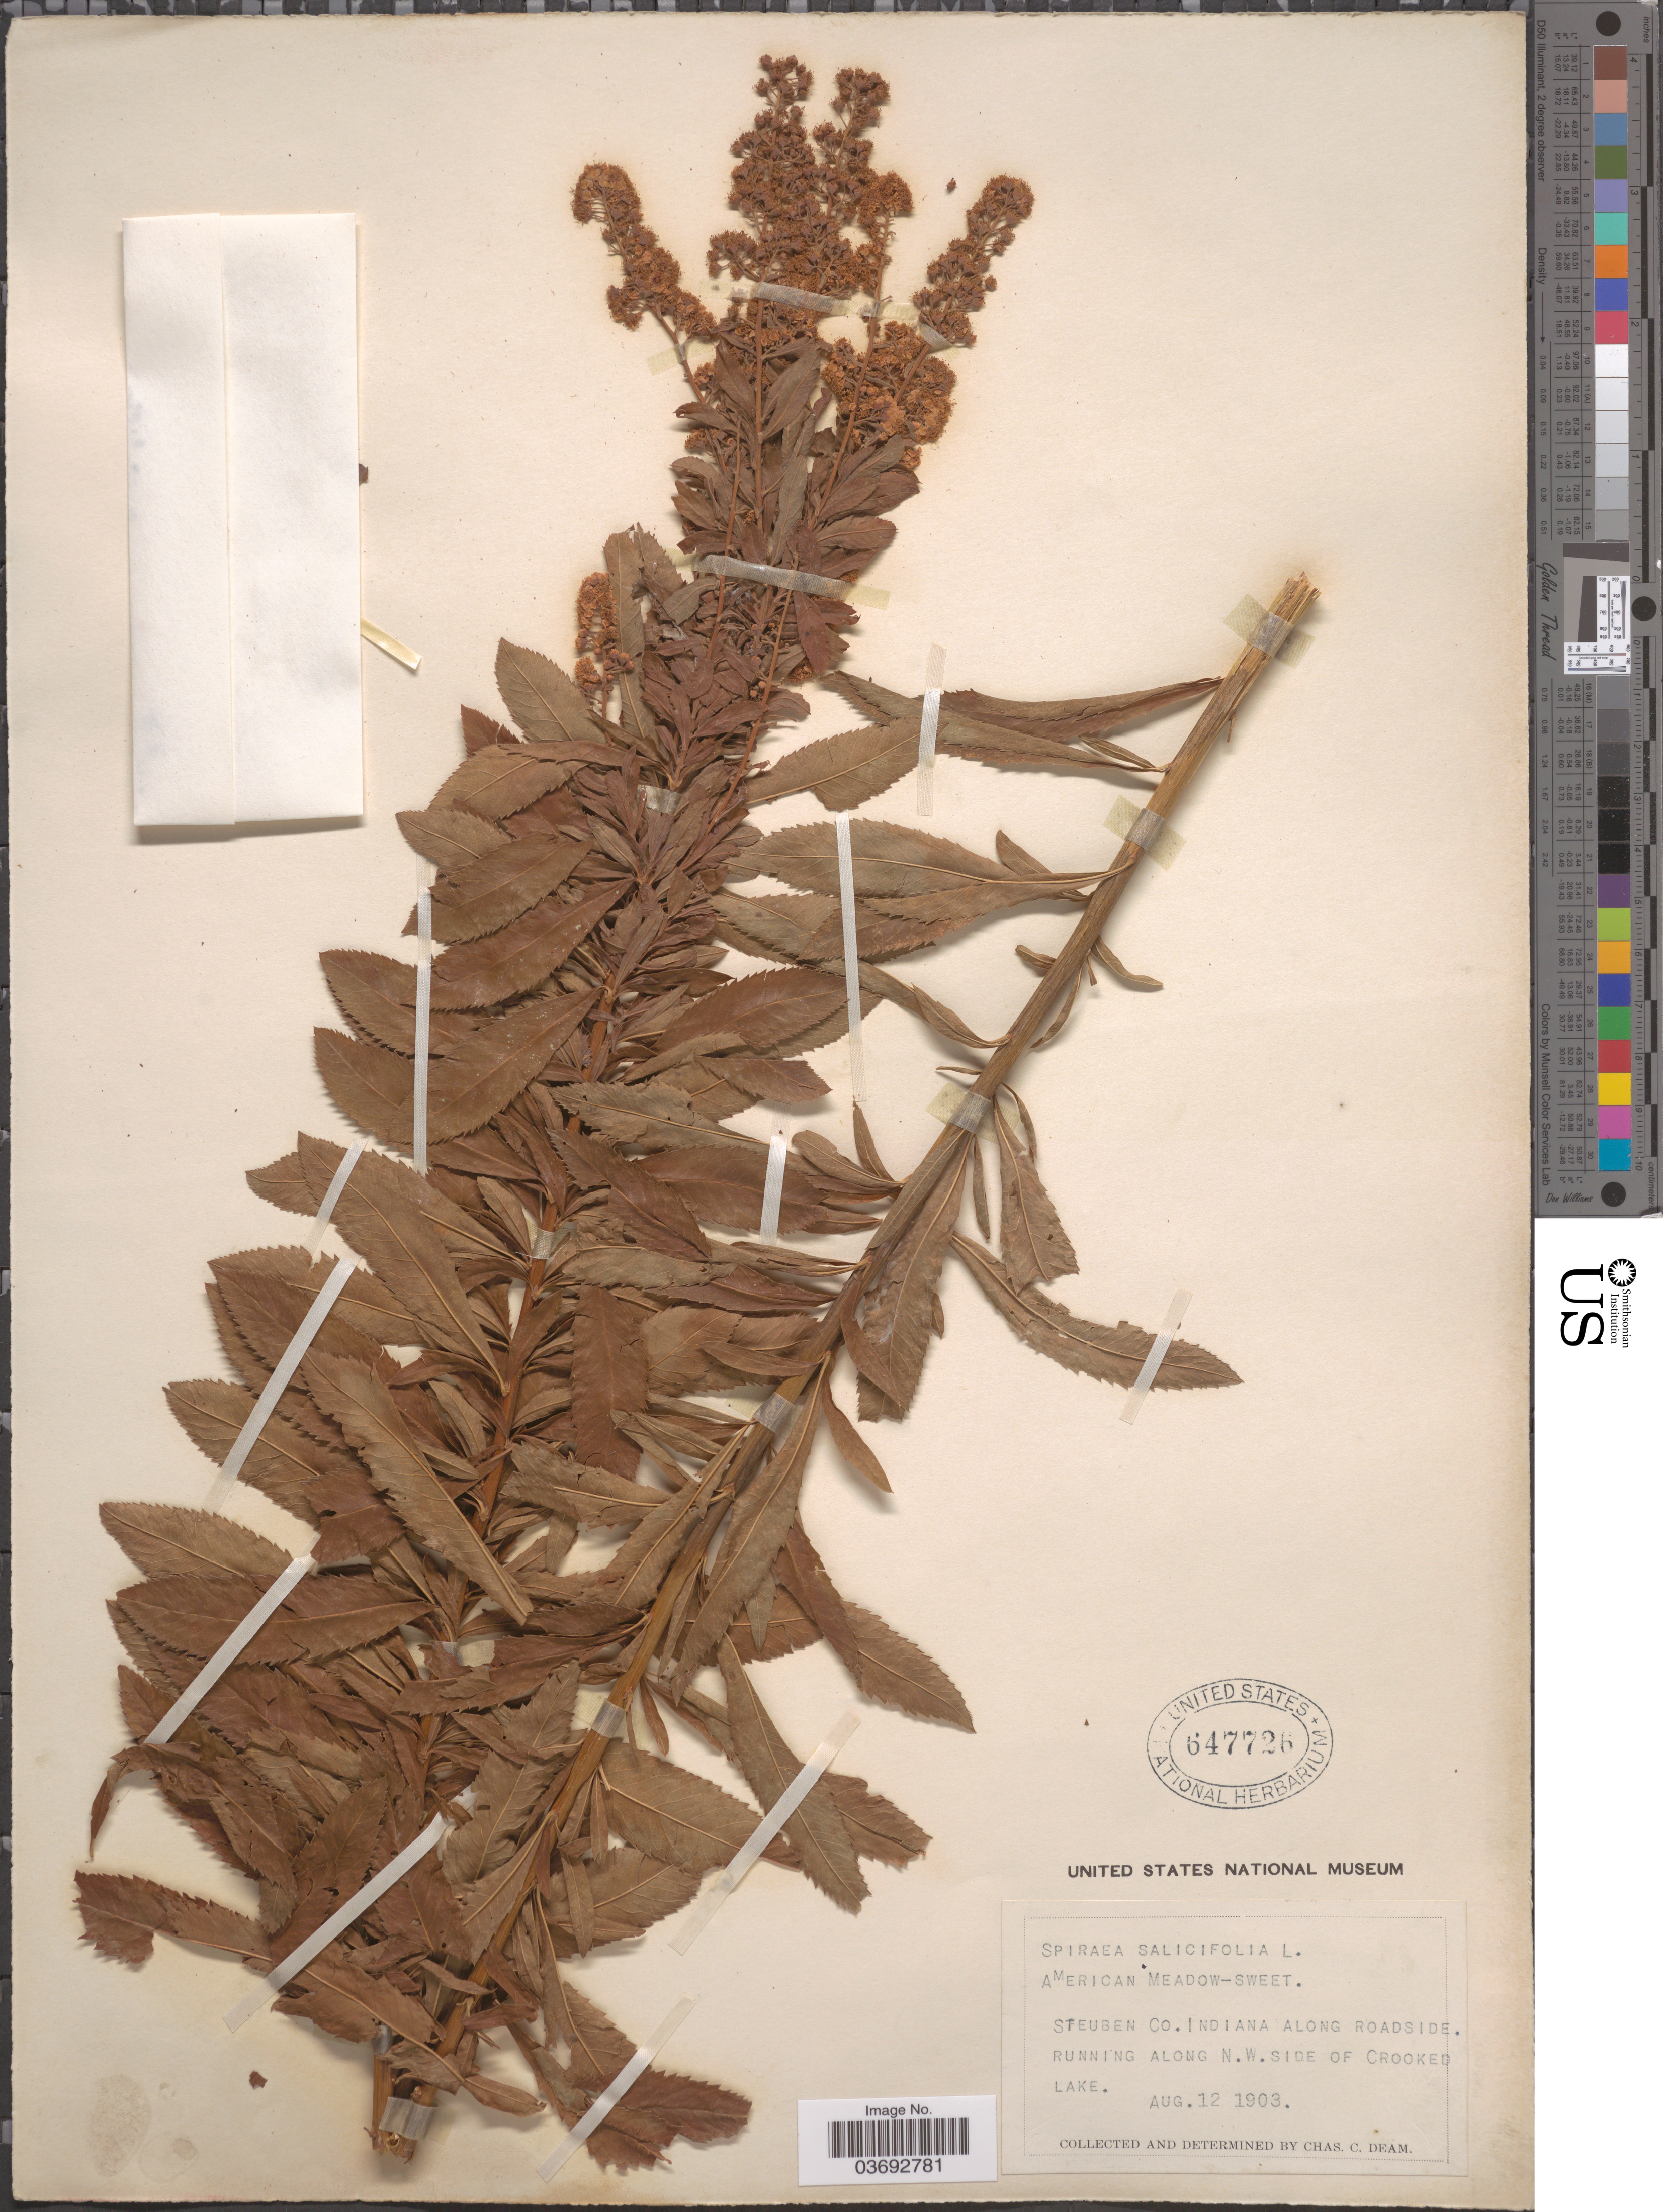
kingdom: Plantae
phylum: Tracheophyta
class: Magnoliopsida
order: Rosales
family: Rosaceae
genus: Spiraea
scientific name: Spiraea salicifolia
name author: L.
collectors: C. C. Deam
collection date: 1903-08-12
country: United States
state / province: Indiana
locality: Steuben Co. Indiana along roadside. Running along N.W. side of Crooked Lake.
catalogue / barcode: US 647726